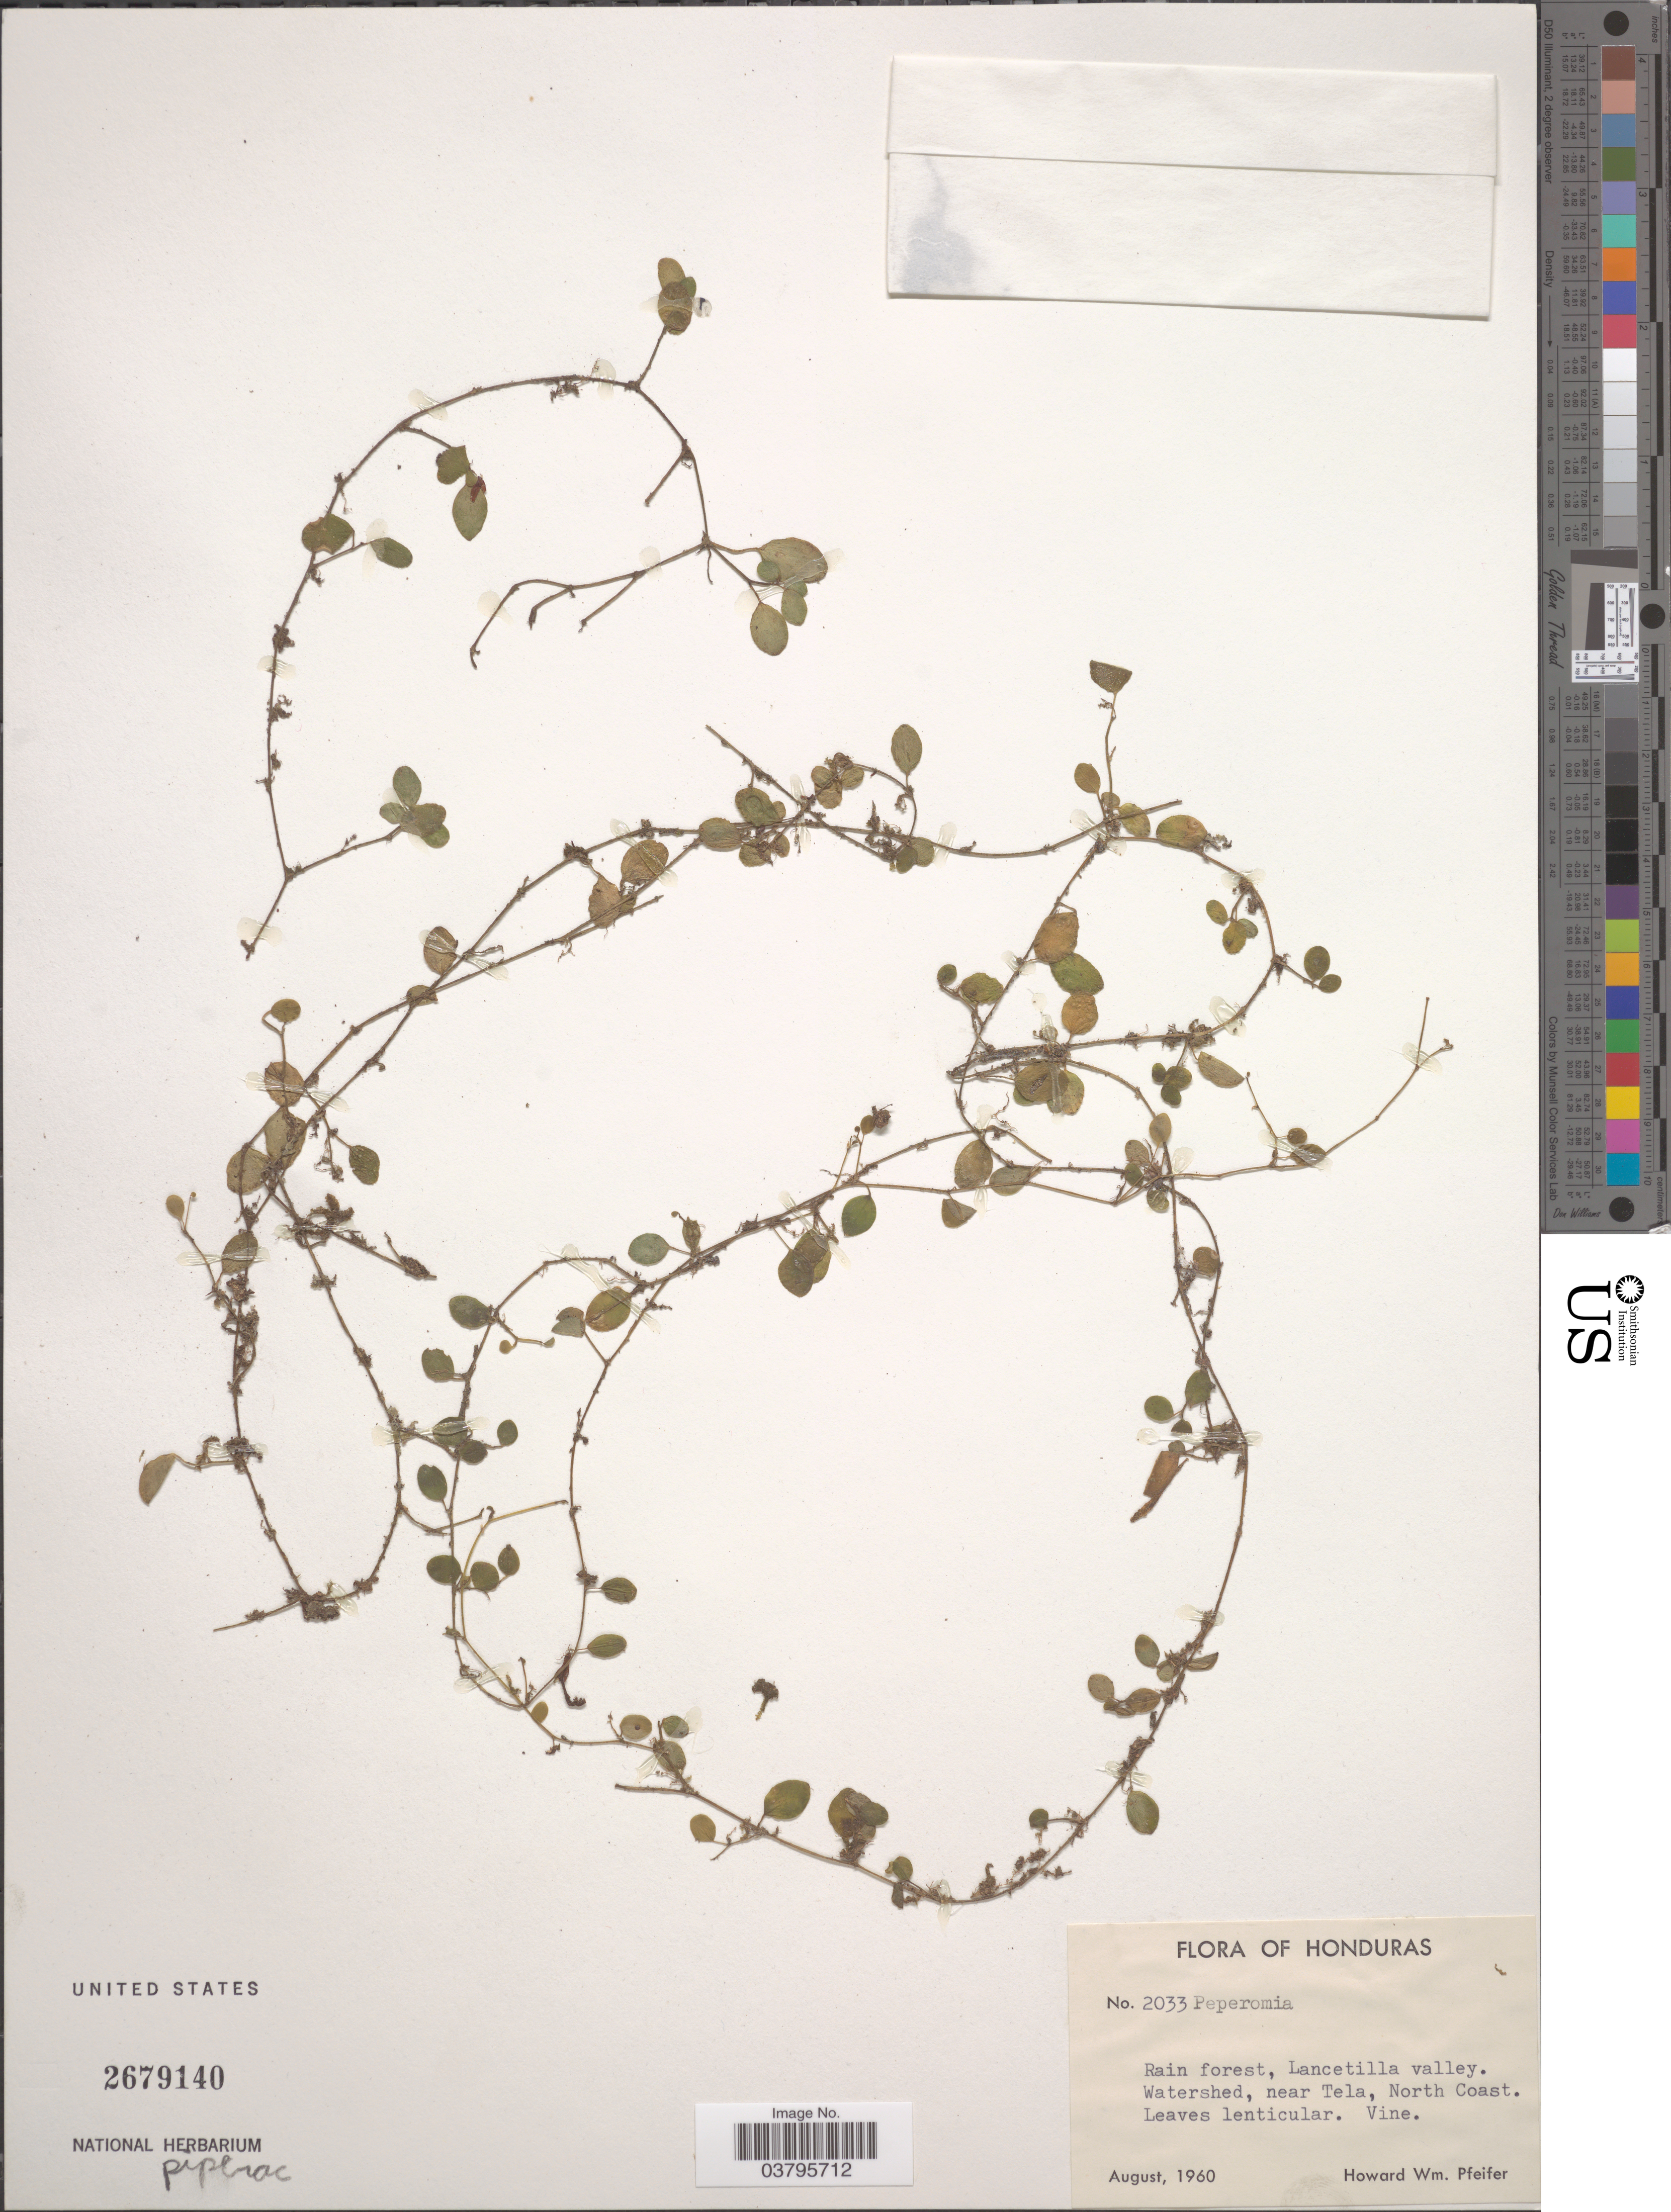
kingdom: Plantae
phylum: Tracheophyta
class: Magnoliopsida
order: Piperales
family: Piperaceae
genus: Peperomia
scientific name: Peperomia rotundifolia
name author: (L.) Kunth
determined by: Jiménez, José Estaban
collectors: H. W. Pfeifer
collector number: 2033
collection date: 1960-08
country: Honduras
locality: Lancetilla valley. Watershed, near Tela, North Coast.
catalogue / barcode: US 2679140